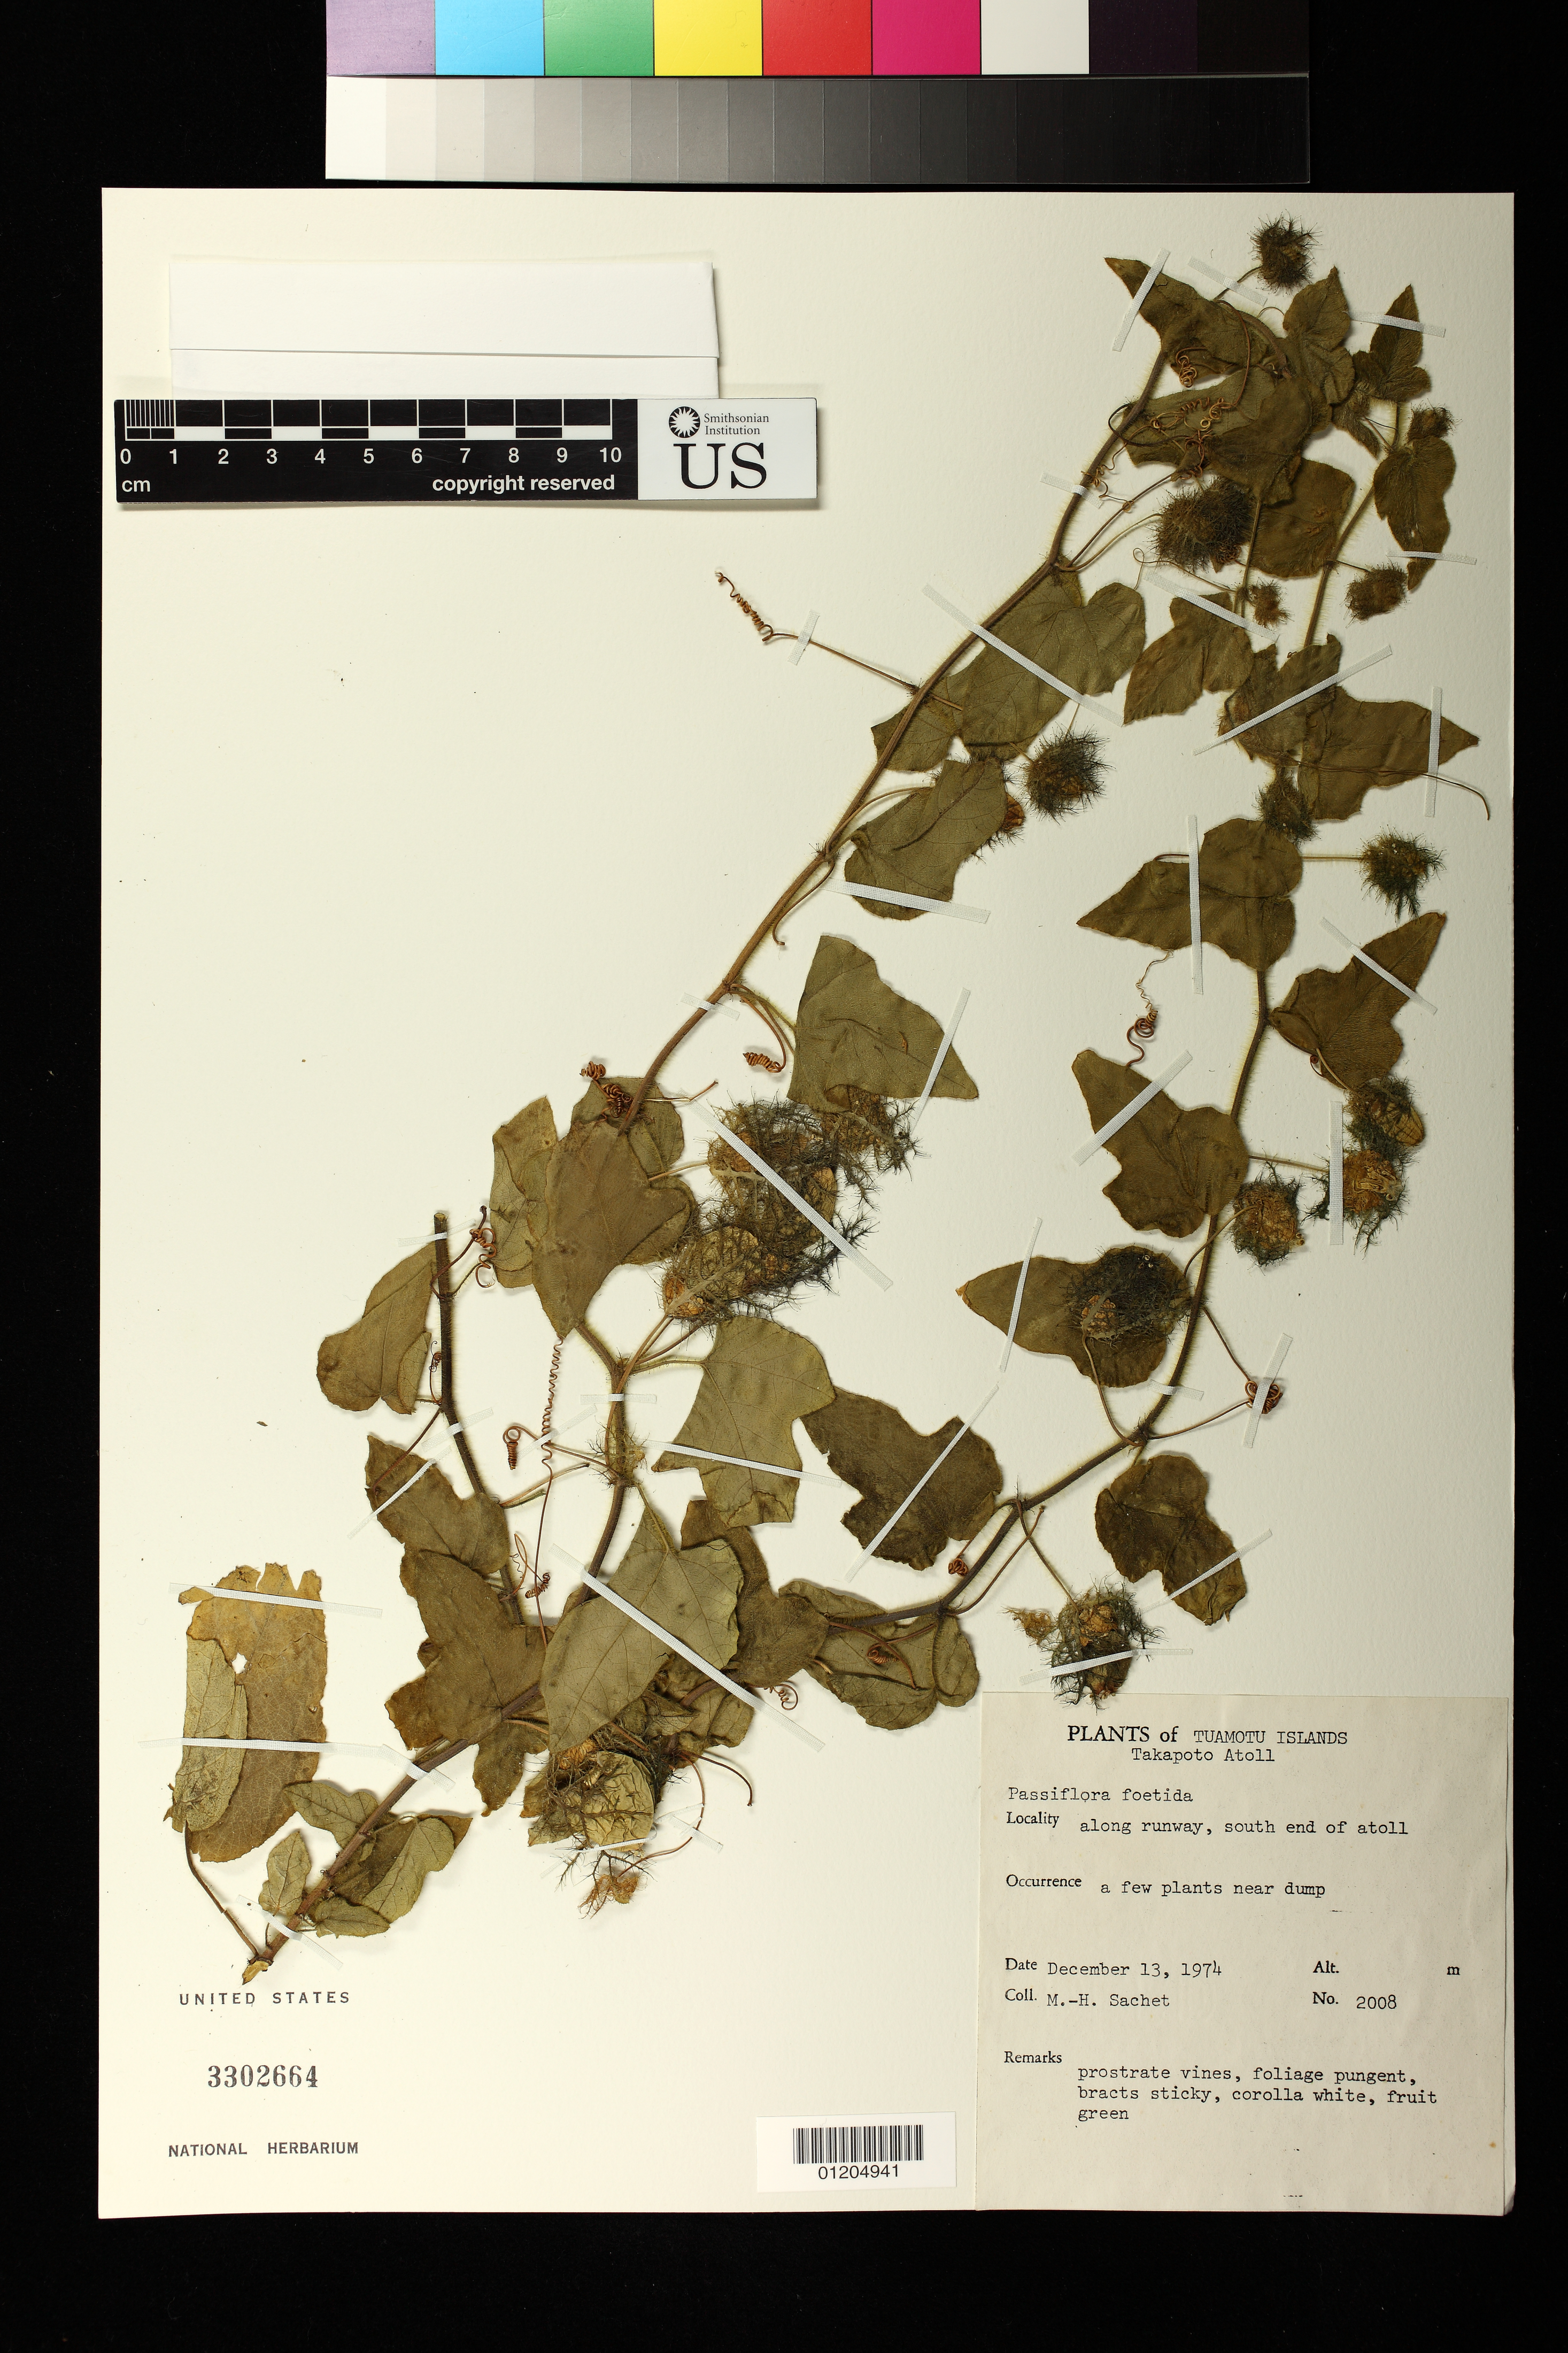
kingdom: Plantae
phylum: Tracheophyta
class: Magnoliopsida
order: Malpighiales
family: Passifloraceae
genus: Passiflora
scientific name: Passiflora foetida var. hispida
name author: (DC. ex Triana & Planch.) Killip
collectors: M.-H. Sachet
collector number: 2008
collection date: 1974-12-13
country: French Polynesia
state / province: Iles Tuamotu-Gambier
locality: Takapoto Atoll-Along runway, south end of atoll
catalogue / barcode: US 3302664